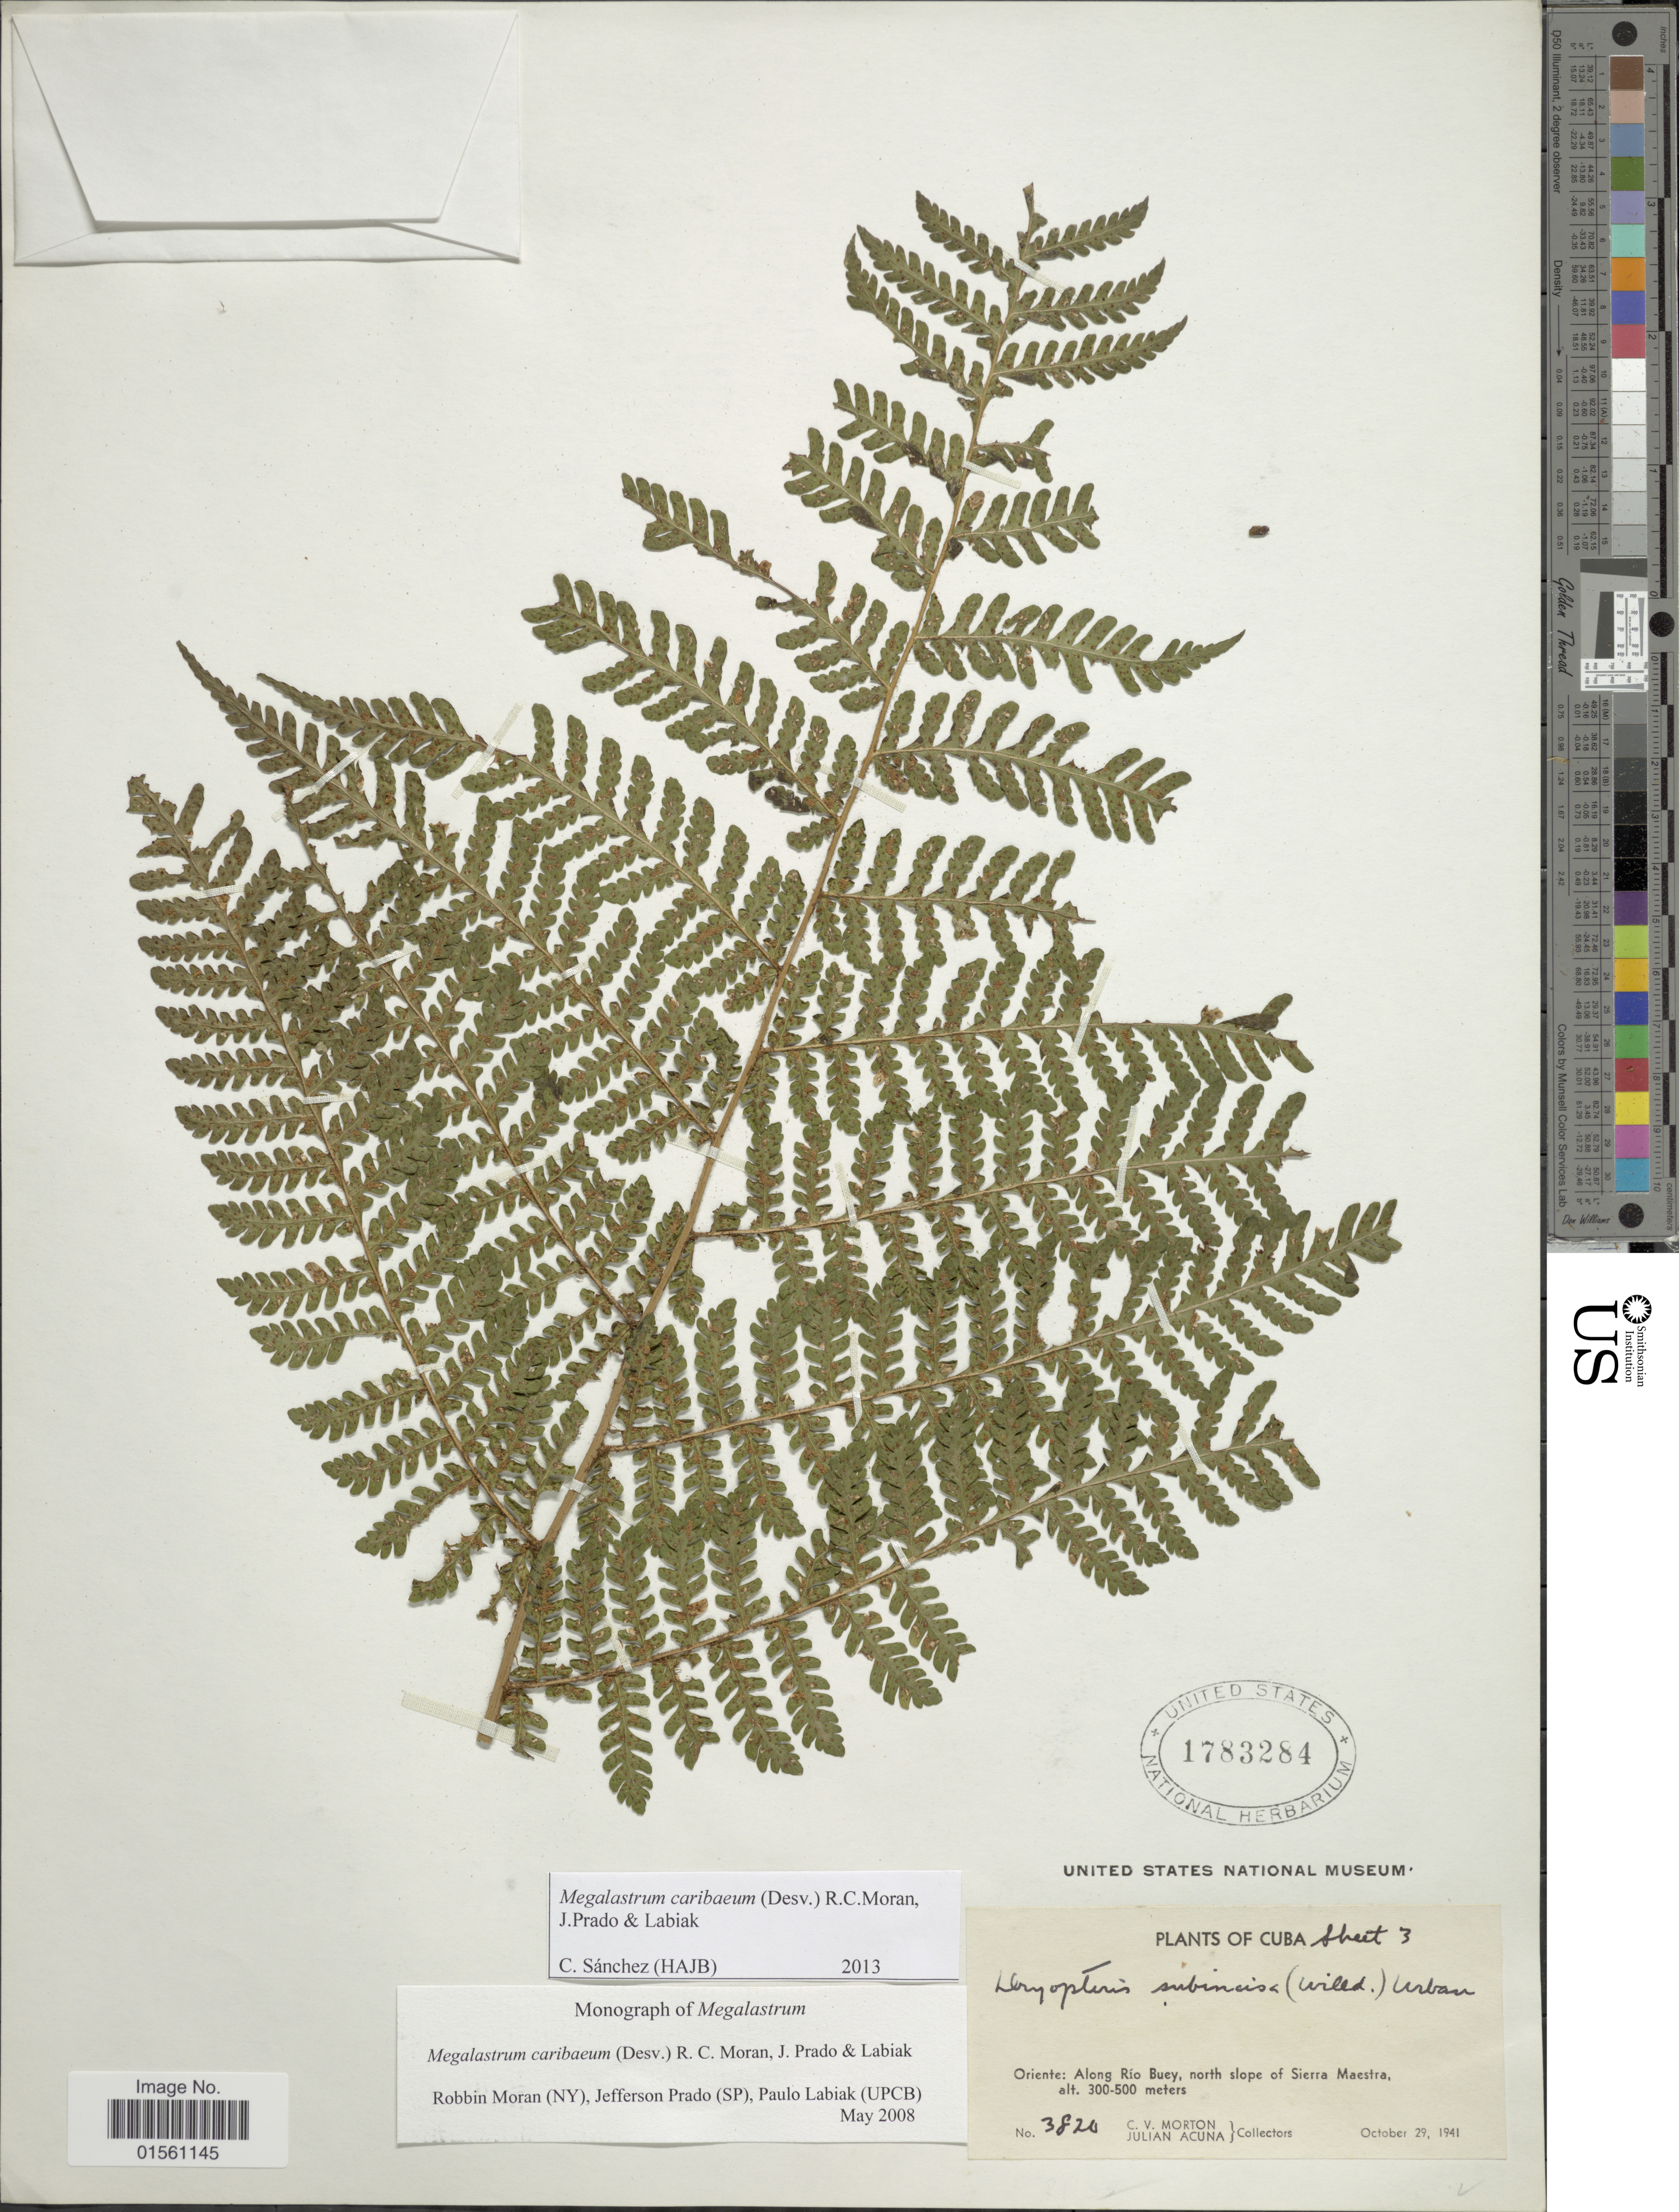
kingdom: Plantae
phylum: Tracheophyta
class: Polypodiopsida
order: Polypodiales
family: Dryopteridaceae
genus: Megalastrum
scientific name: Megalastrum caribaeum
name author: (Desv.) R.C. Moran et al.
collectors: C. V. Morton & J. B. Acuña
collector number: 3820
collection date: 1941-10-29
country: Cuba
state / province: Oriente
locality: Along Rio Buey, north slope of Sierra Maestra.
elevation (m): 300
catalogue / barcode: US 1783284